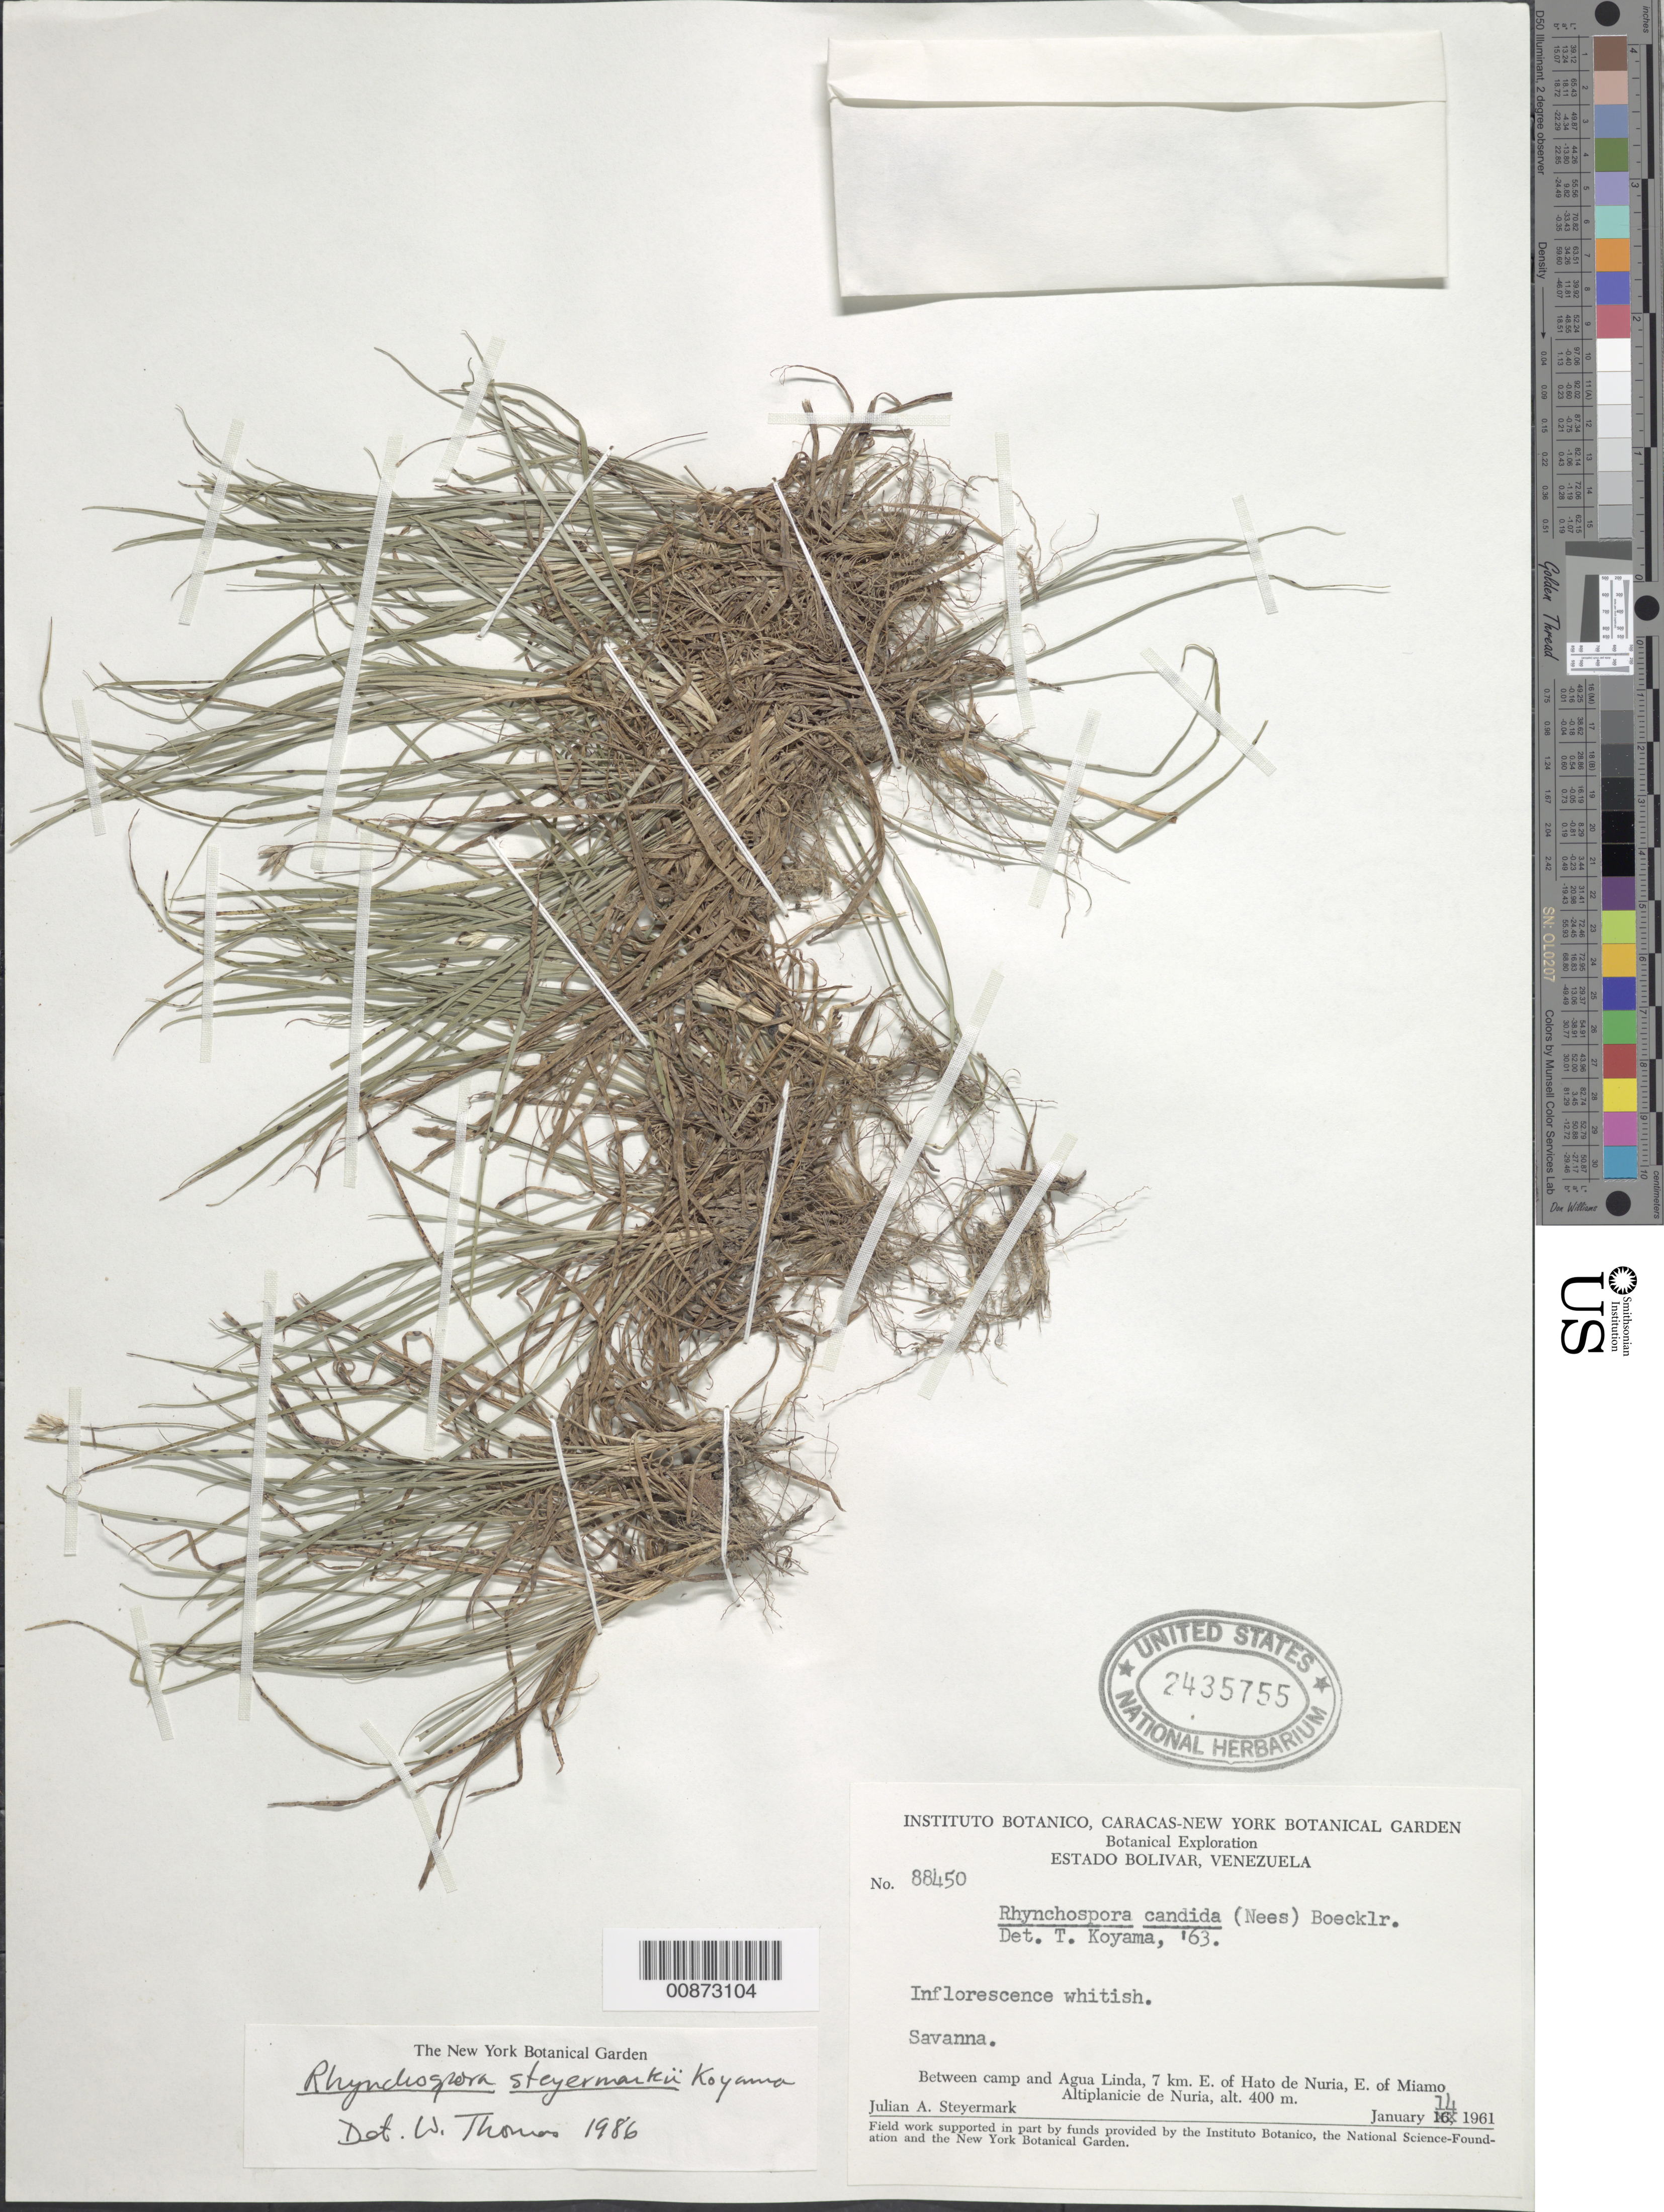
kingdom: Plantae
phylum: Tracheophyta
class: Liliopsida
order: Poales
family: Cyperaceae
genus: Rhynchospora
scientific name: Rhynchospora steyermarkii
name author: T. Koyama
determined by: Thomas, W. W., (NY), New York Botanical Garden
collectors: J. Steyermark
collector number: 88450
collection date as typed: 14-Jan-61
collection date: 1961-01-14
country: Venezuela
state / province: Bolívar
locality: Agua Linda, 7 km E of Hato de Nuria, E of Miamo, Altiplanicie de Nuria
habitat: Savanna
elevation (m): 400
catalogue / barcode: US 2435755